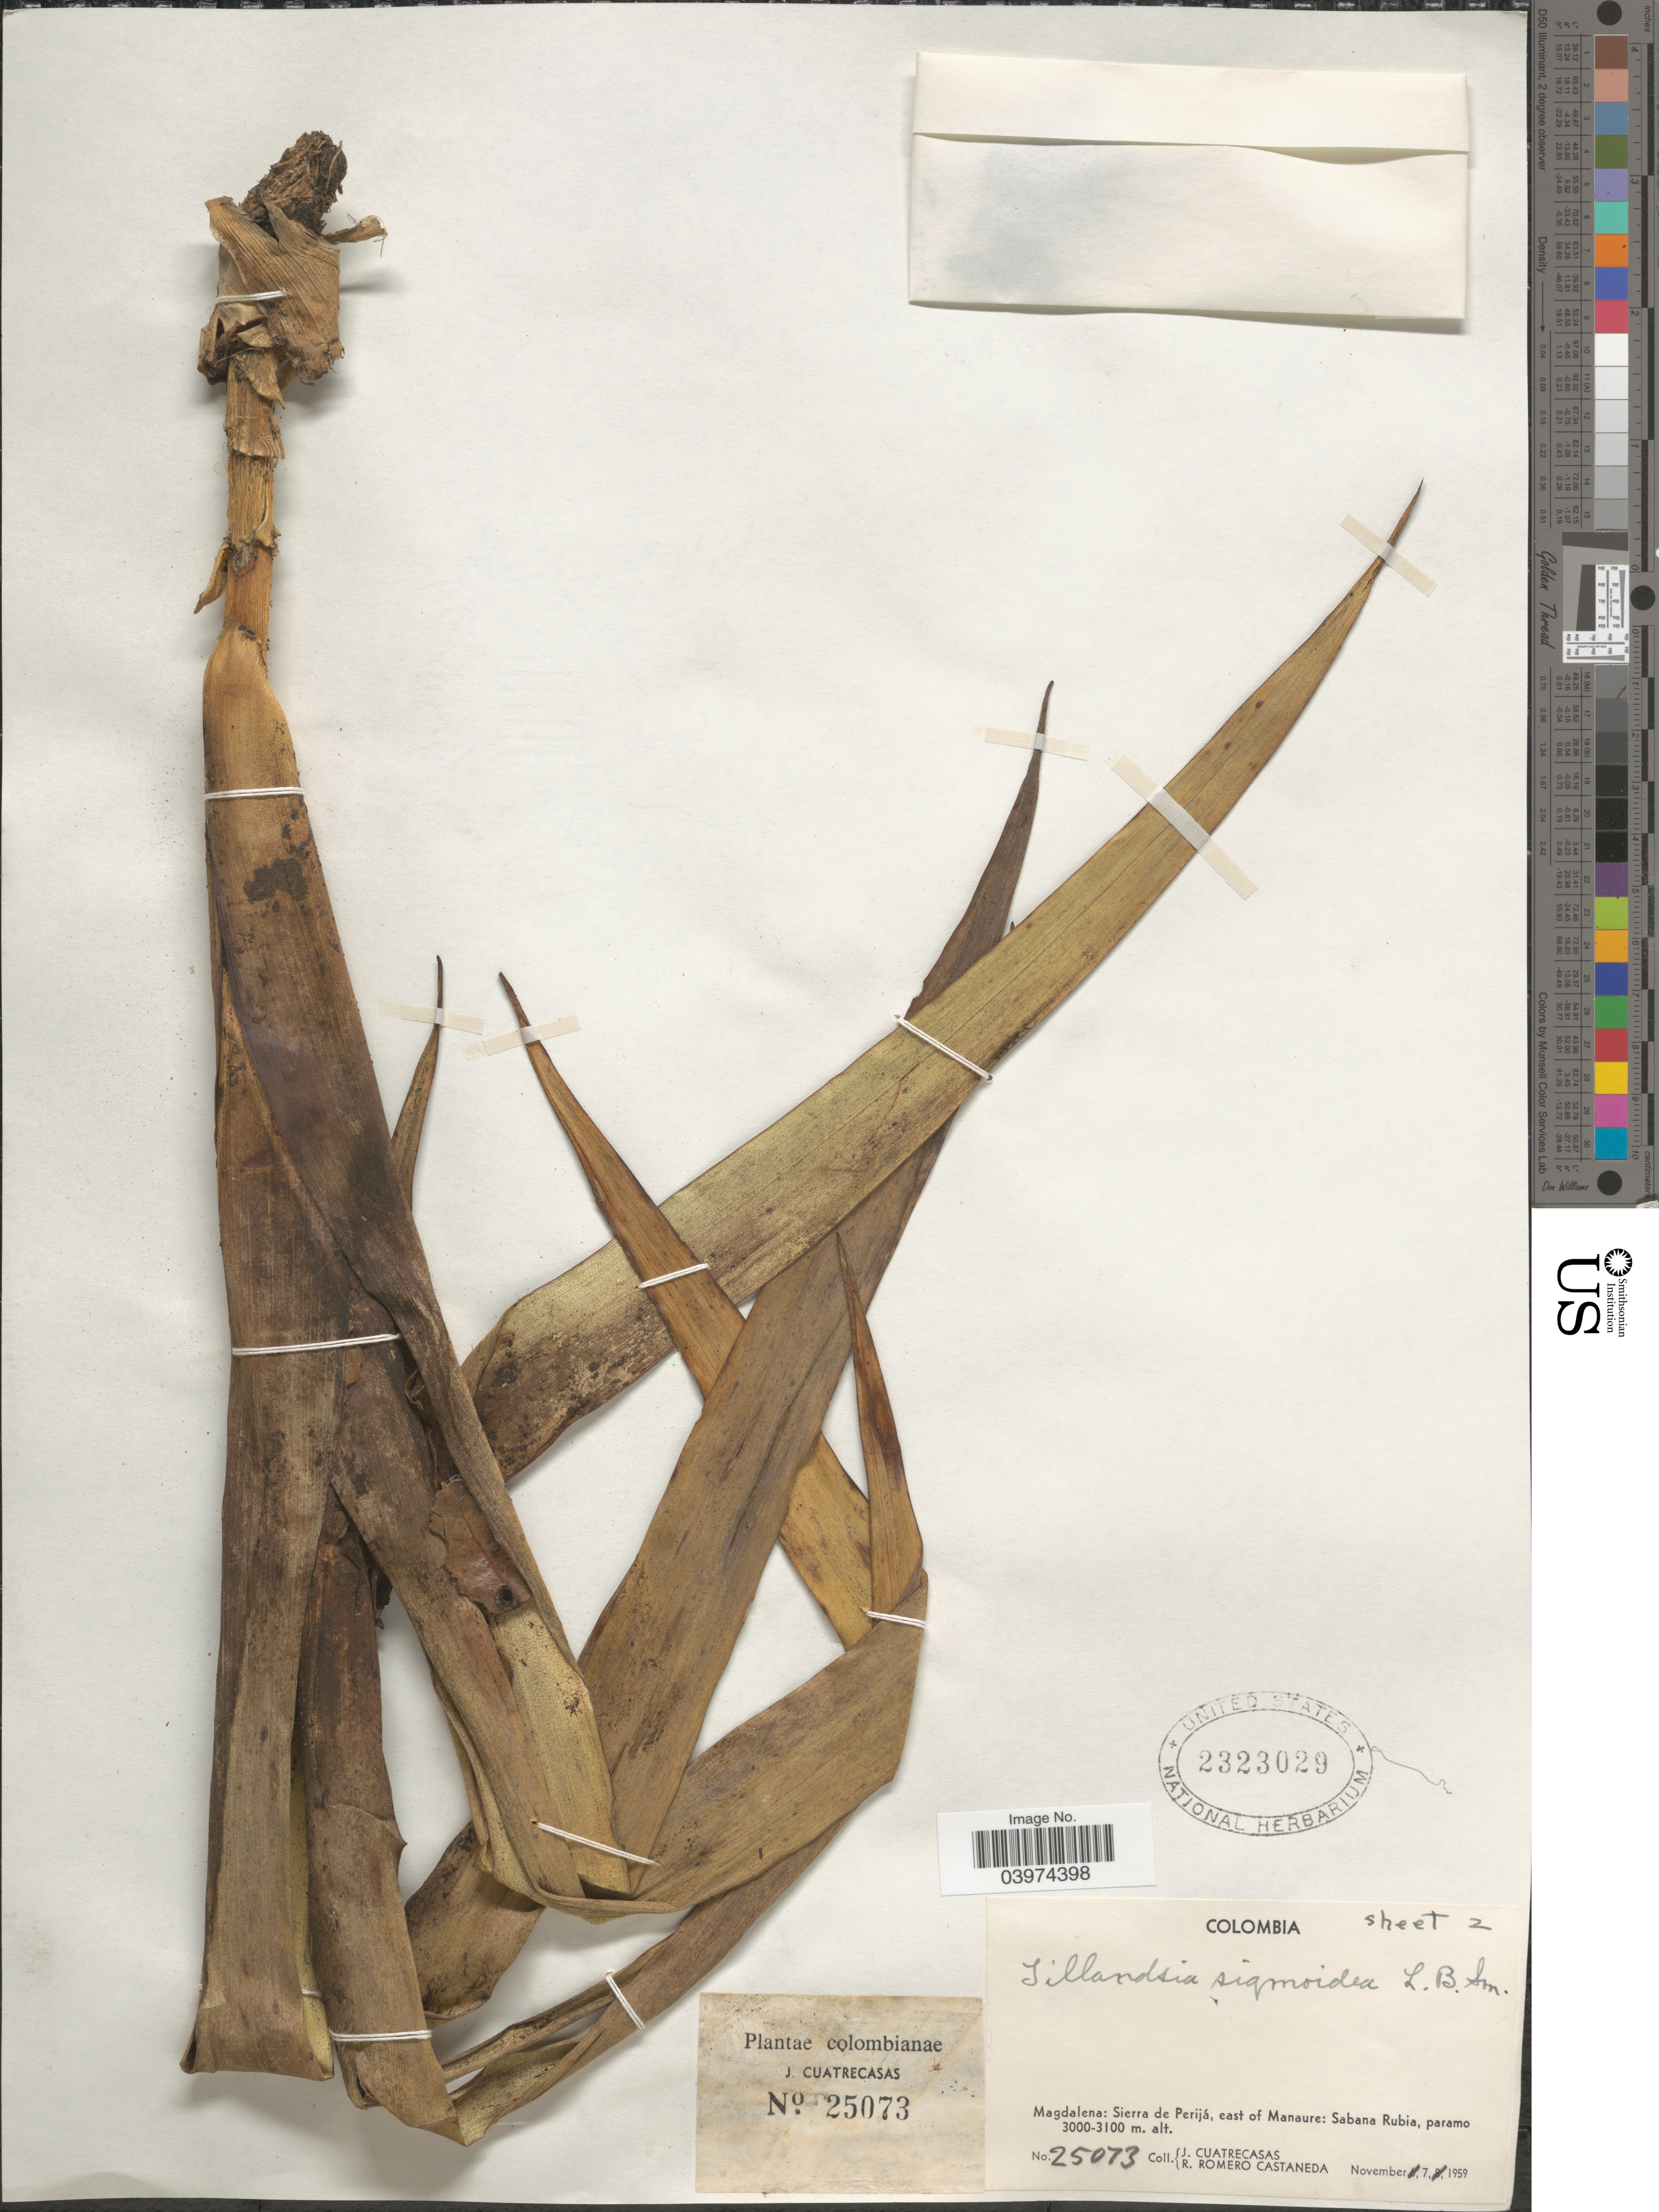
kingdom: Plantae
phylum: Tracheophyta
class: Liliopsida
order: Poales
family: Bromeliaceae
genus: Tillandsia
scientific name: Tillandsia sigmoidea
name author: L.B. Sm.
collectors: J. Cuatrecasas & R. Romero Castañeda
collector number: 25073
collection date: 1959-11-07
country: Colombia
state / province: Magdalena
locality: Sierra de Perijá, east of Manaure: Sabana Rubia, paramo.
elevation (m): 3000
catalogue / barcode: US 2323029